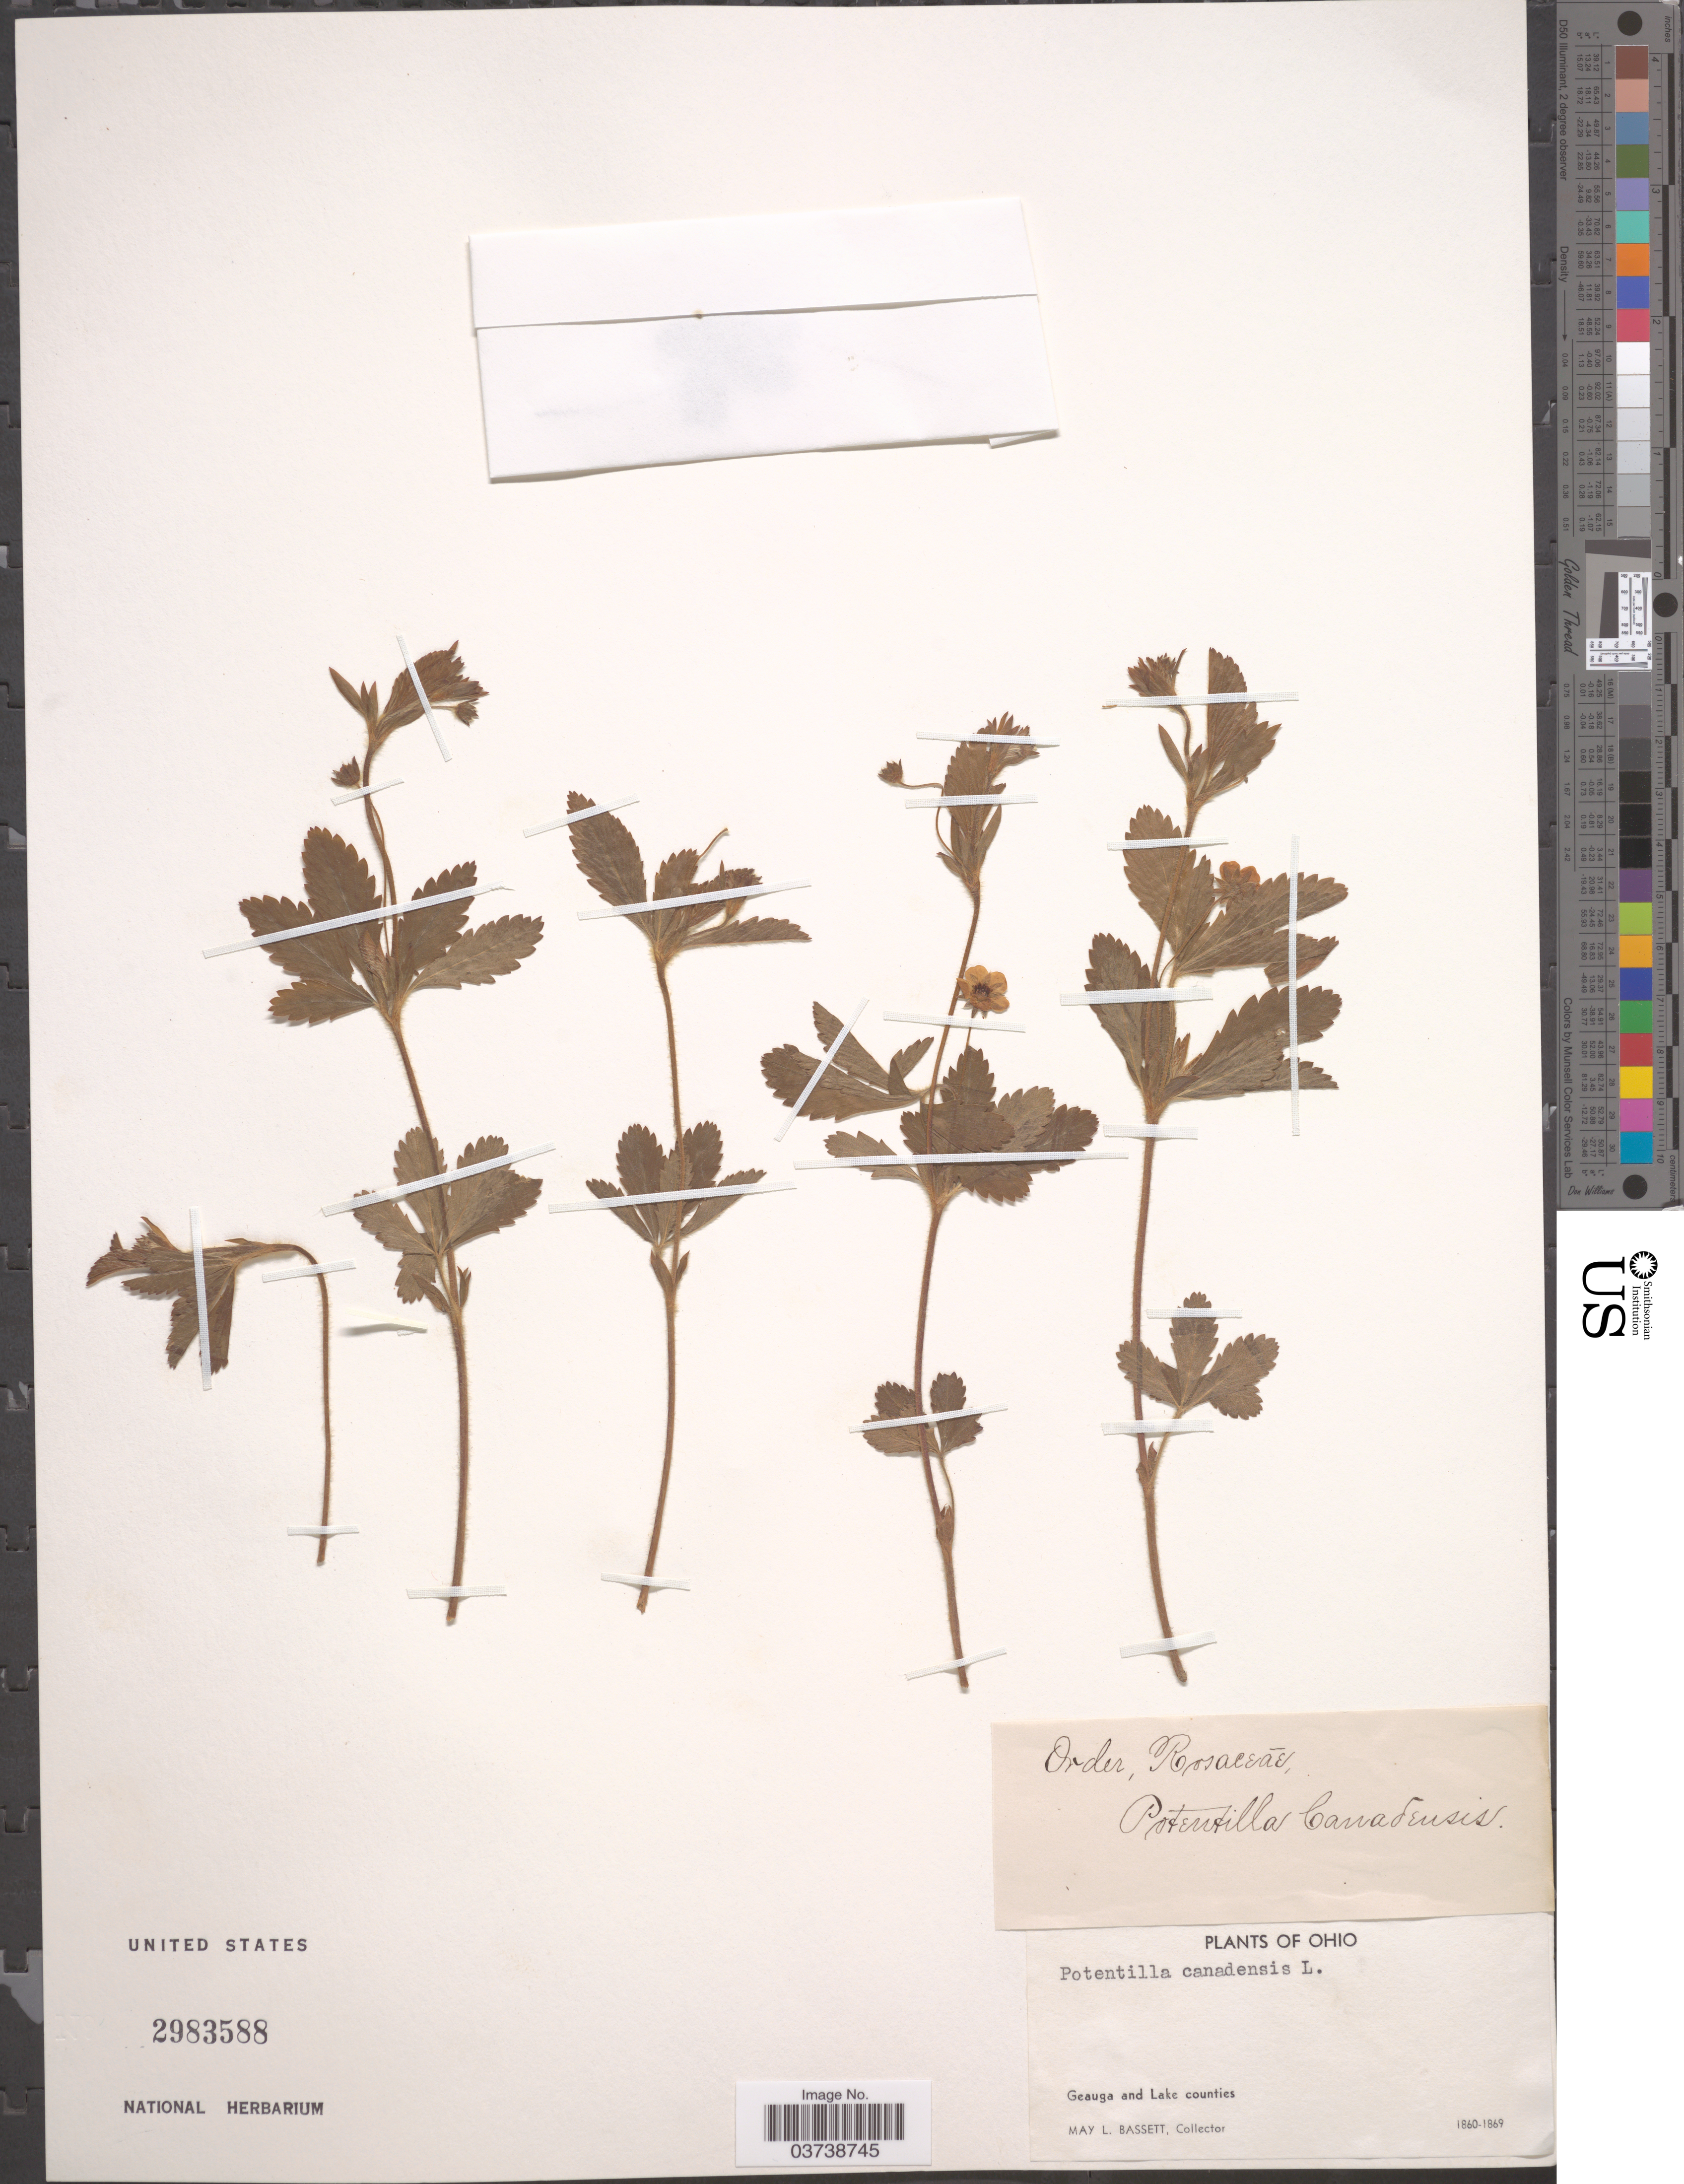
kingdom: Plantae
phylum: Tracheophyta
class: Magnoliopsida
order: Rosales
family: Rosaceae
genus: Potentilla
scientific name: Potentilla canadensis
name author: L.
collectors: M. L. Bassett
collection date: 1860/1869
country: United States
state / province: Ohio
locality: Geauga and Lake counties.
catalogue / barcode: US 2983588